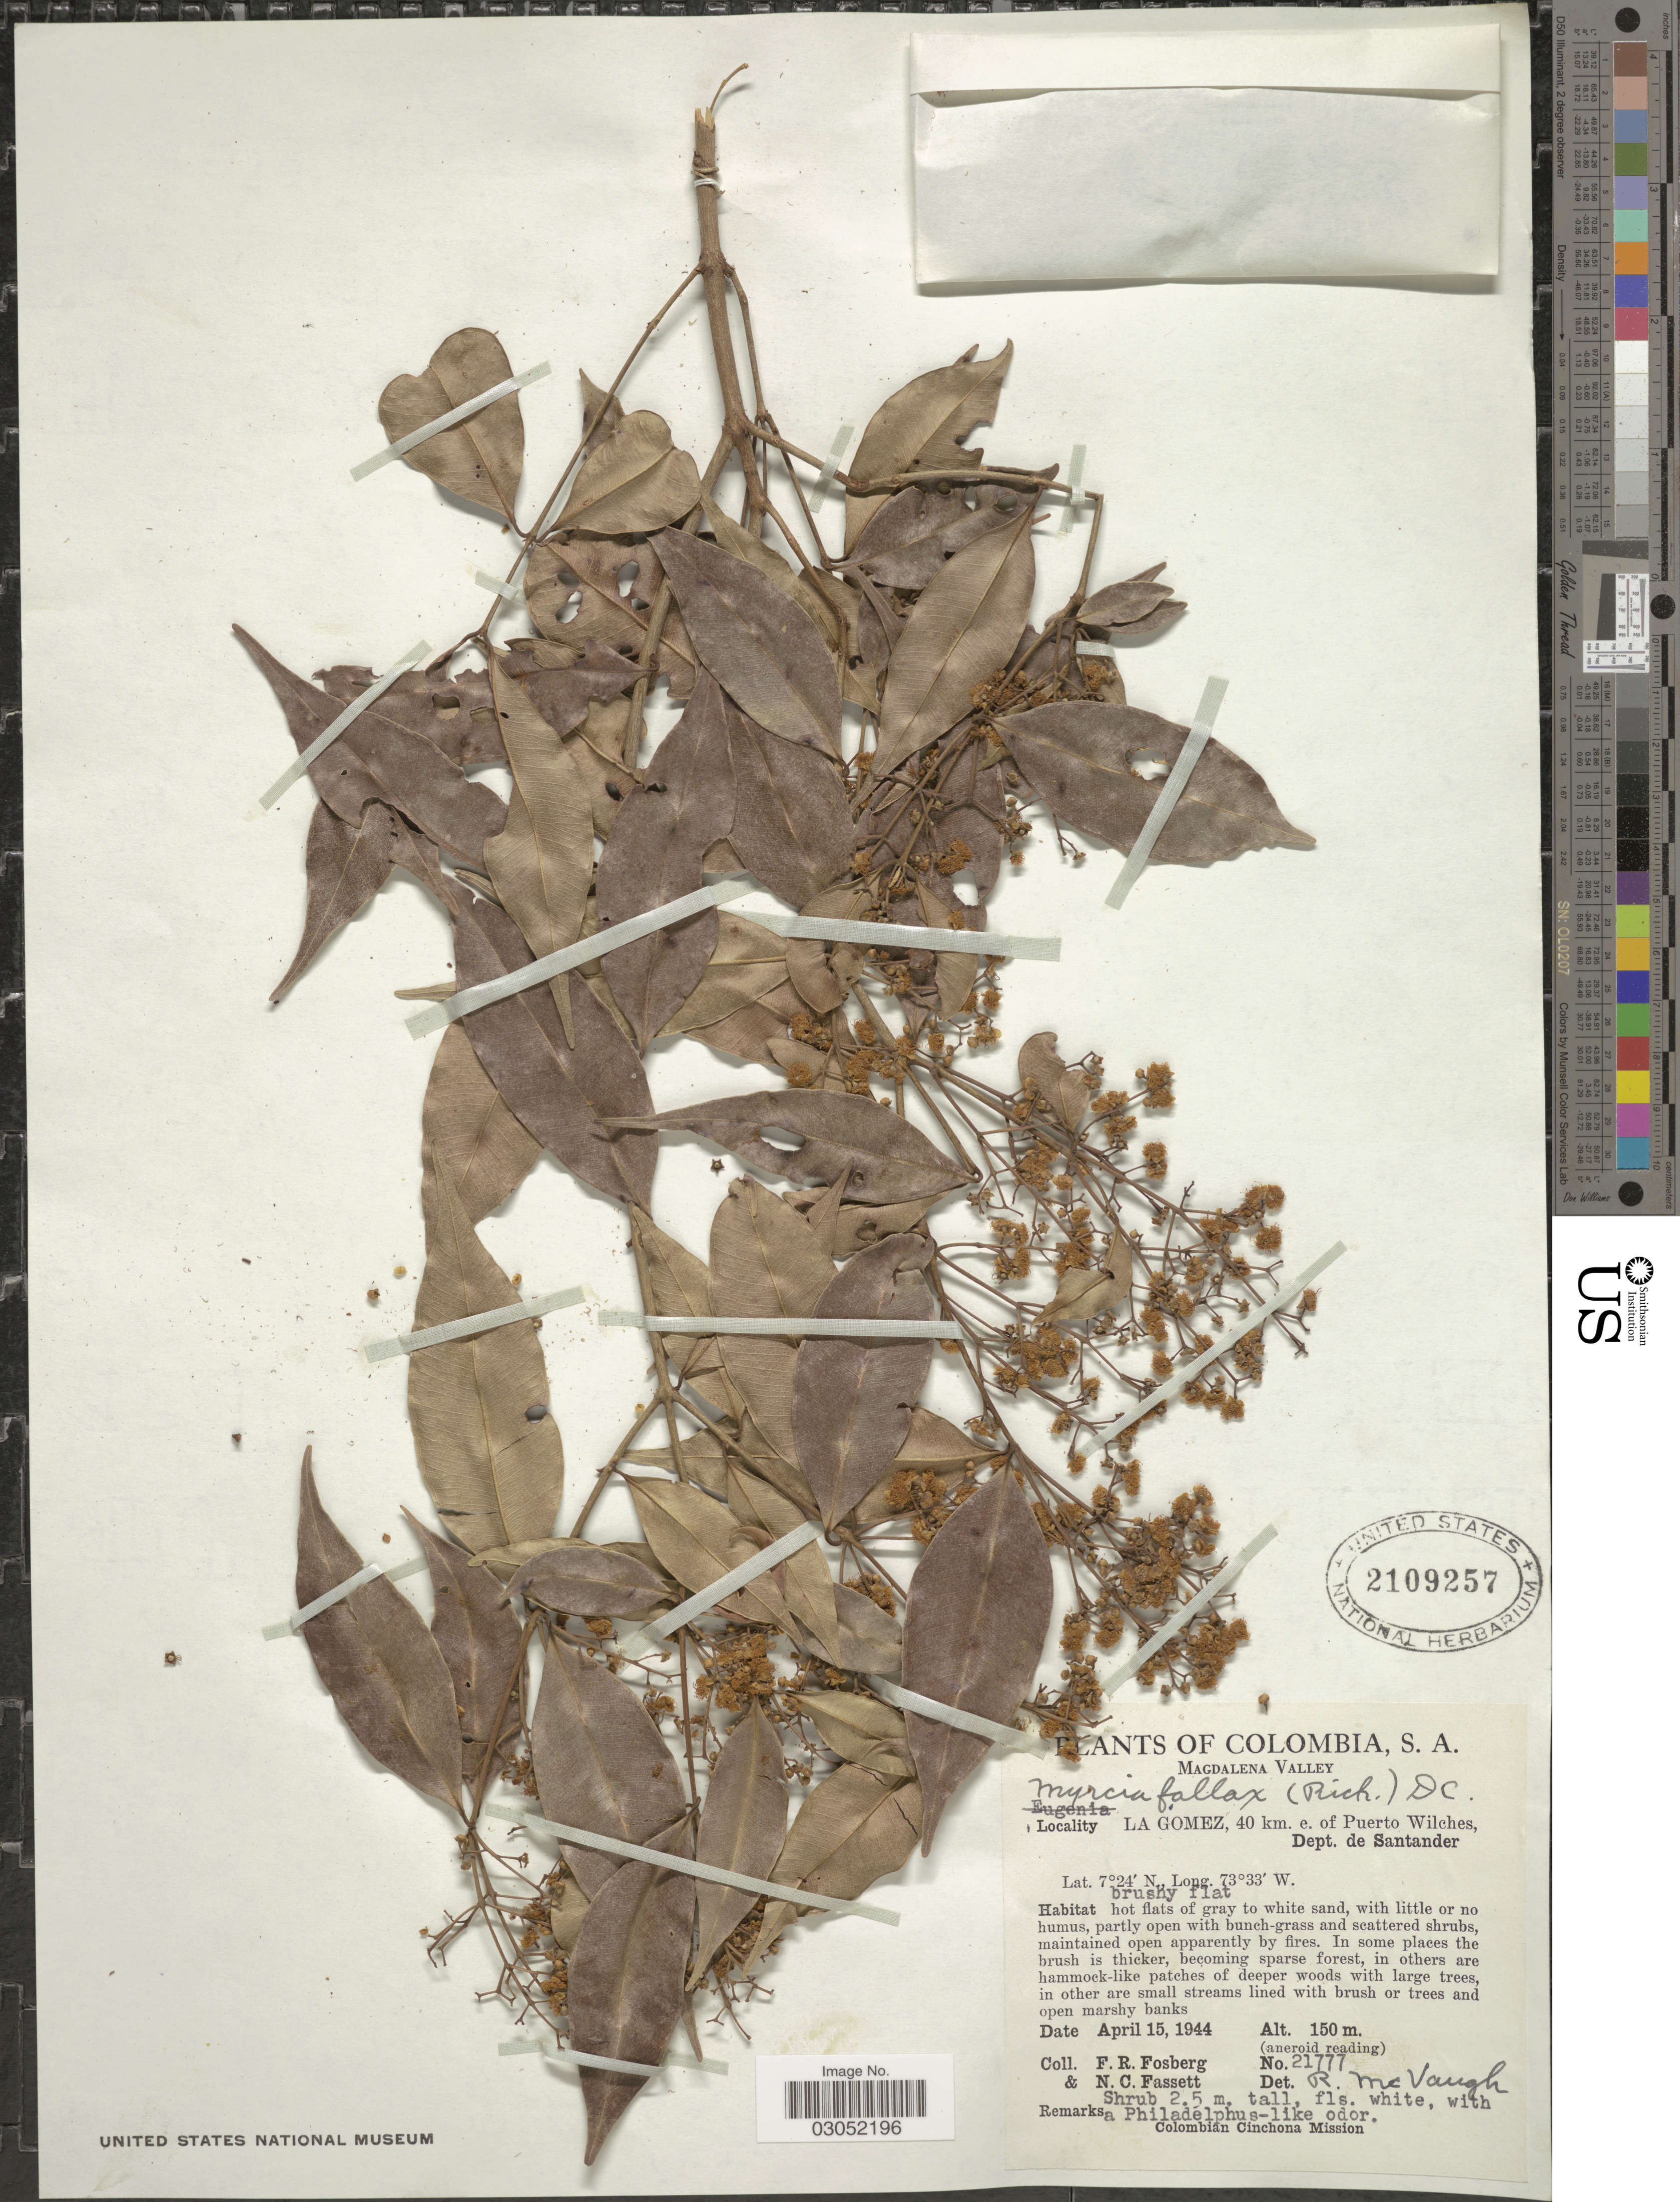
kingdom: Plantae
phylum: Tracheophyta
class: Magnoliopsida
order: Myrtales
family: Myrtaceae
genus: Myrcia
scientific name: Myrcia fallax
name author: (Rich.) DC.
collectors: F. R. Fosberg & N. C. Fassett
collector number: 21777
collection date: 1944-04-15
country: Colombia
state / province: Santander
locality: Magdalena Valley. La Gomez, 40 km. e. of Puerto Wilches, Dept. de Santander.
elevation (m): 150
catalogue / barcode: US 2109257